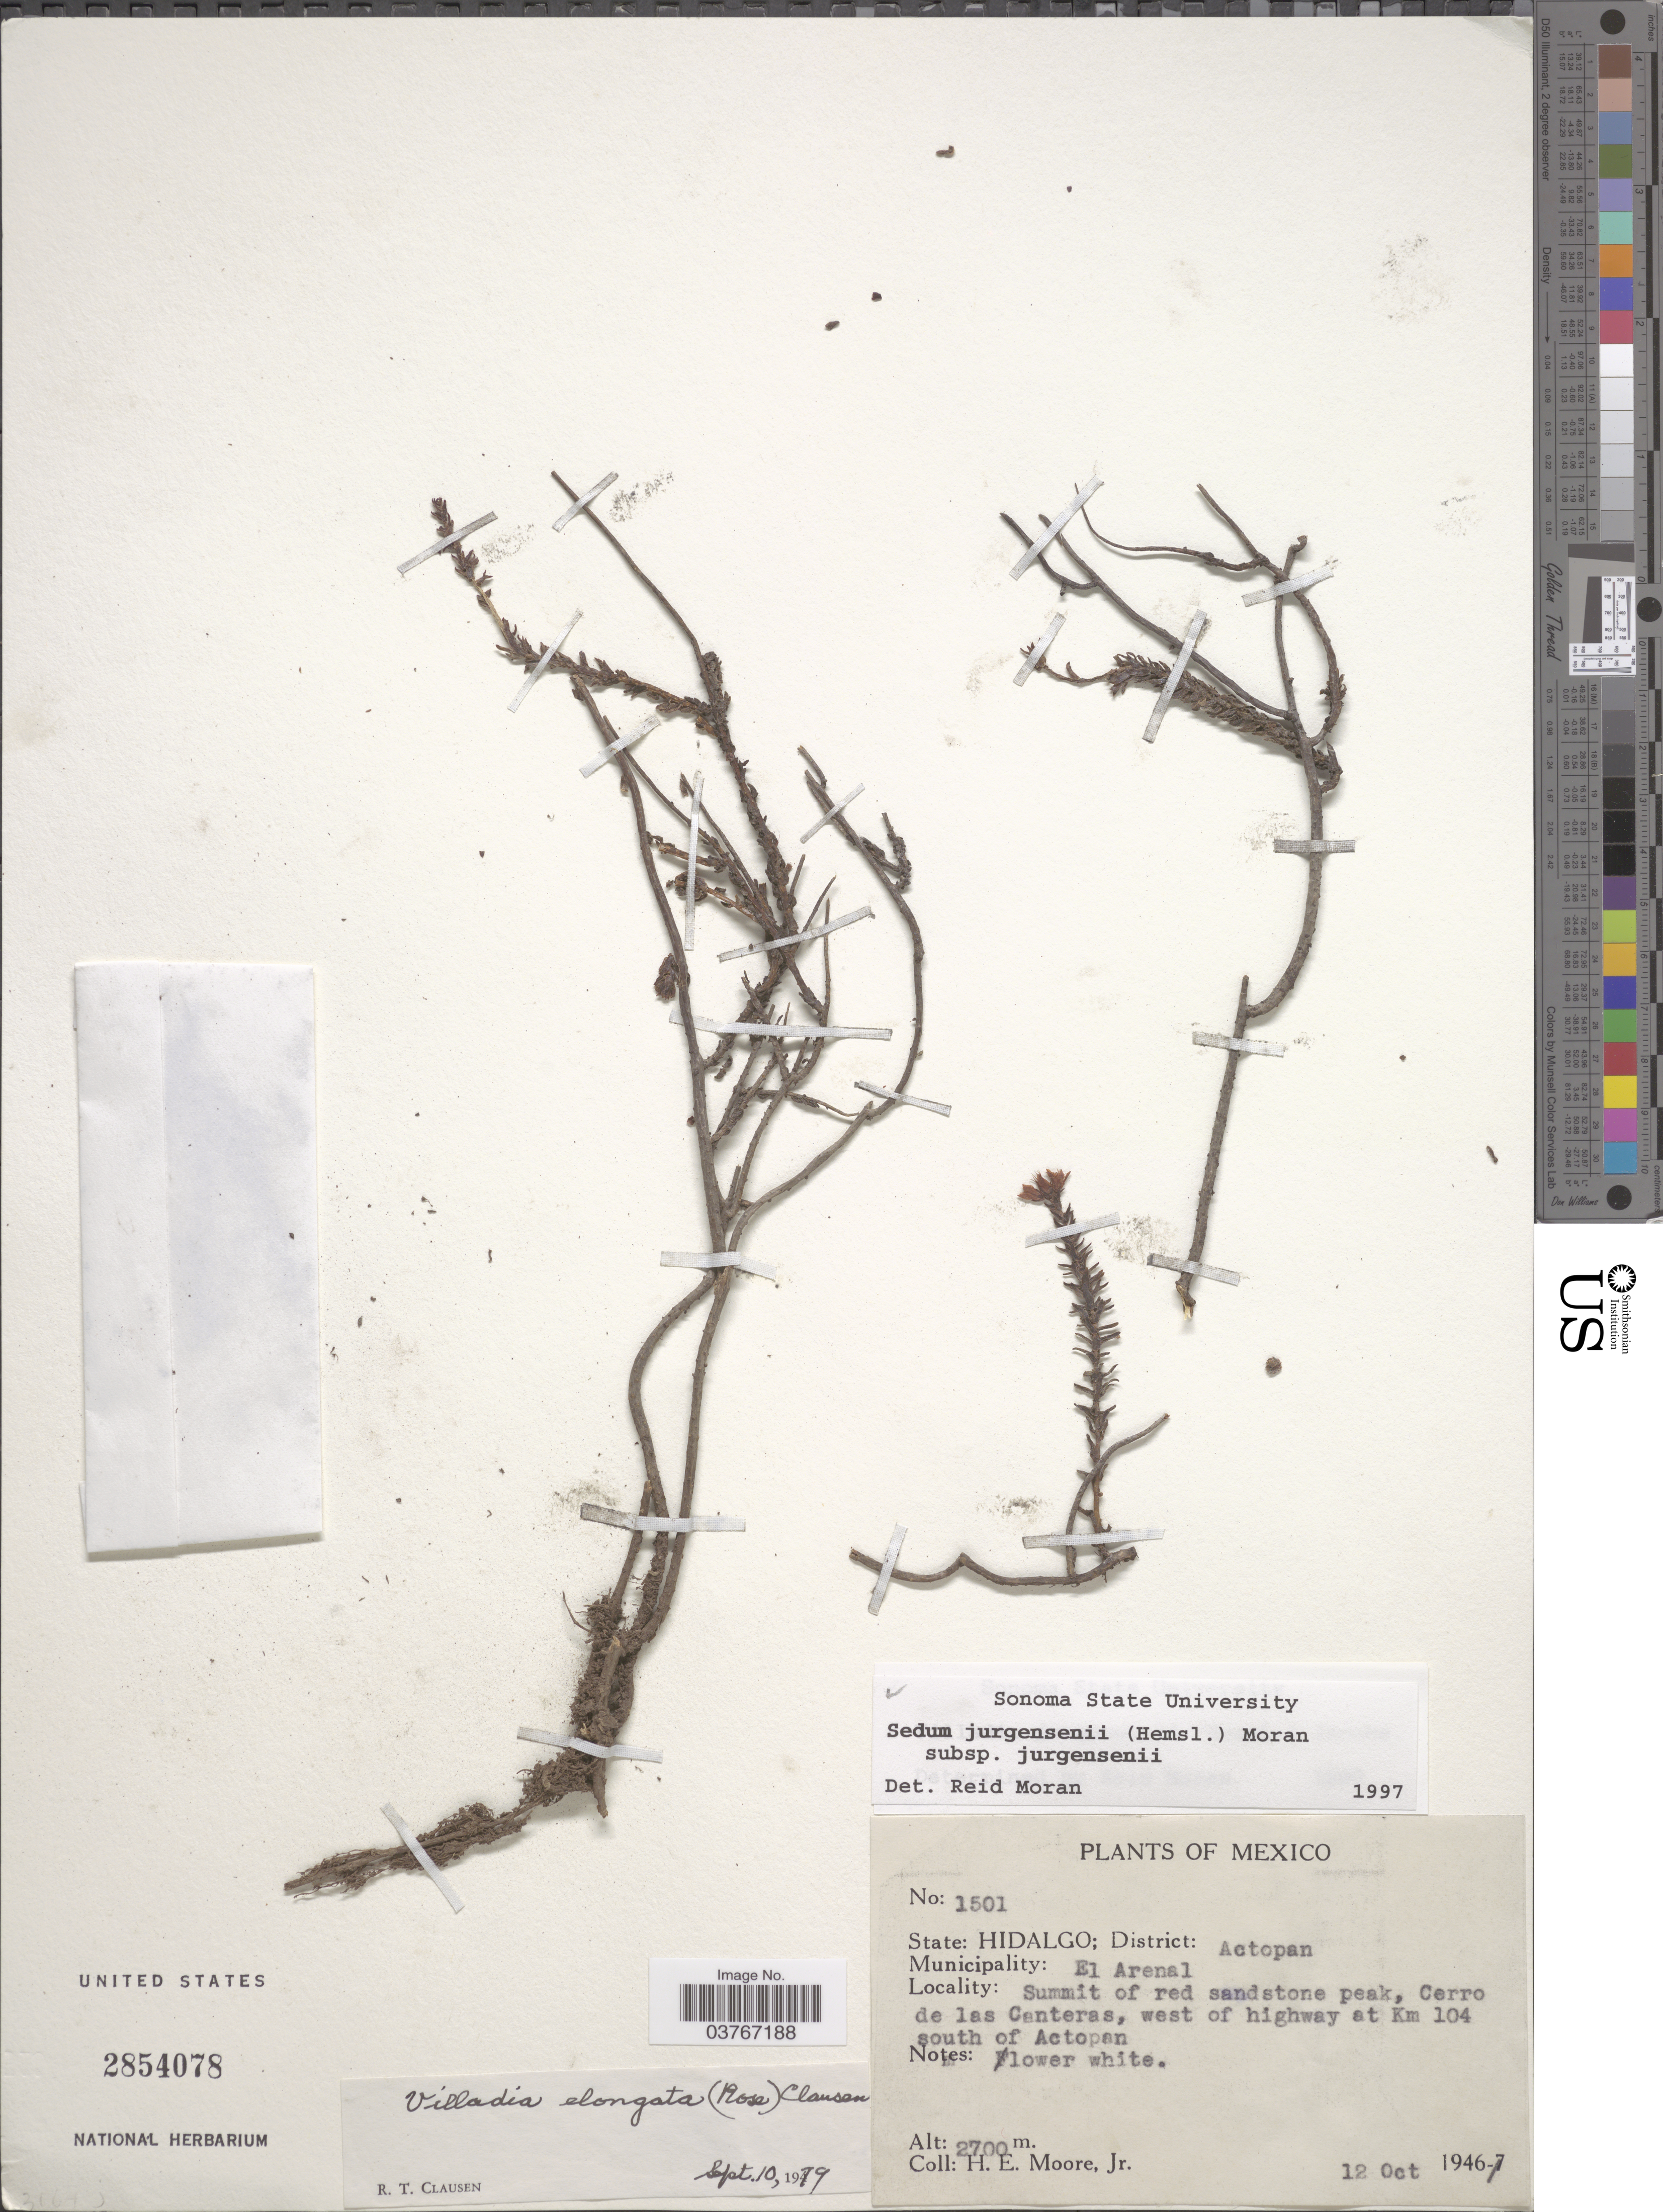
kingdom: Plantae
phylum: Tracheophyta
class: Magnoliopsida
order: Saxifragales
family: Crassulaceae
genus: Sedum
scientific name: Sedum jurgensenii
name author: (Hemsl.) Moran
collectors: H. E. Moore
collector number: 1501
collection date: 1946-10-12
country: Mexico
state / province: Hidalgo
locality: District: Actopan. Municipality: El Arenal. Summit of red sandstone peak, Cerro de las Canteras, west of highway at Km 104 south of Actopan.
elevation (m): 2700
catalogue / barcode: US 2854078